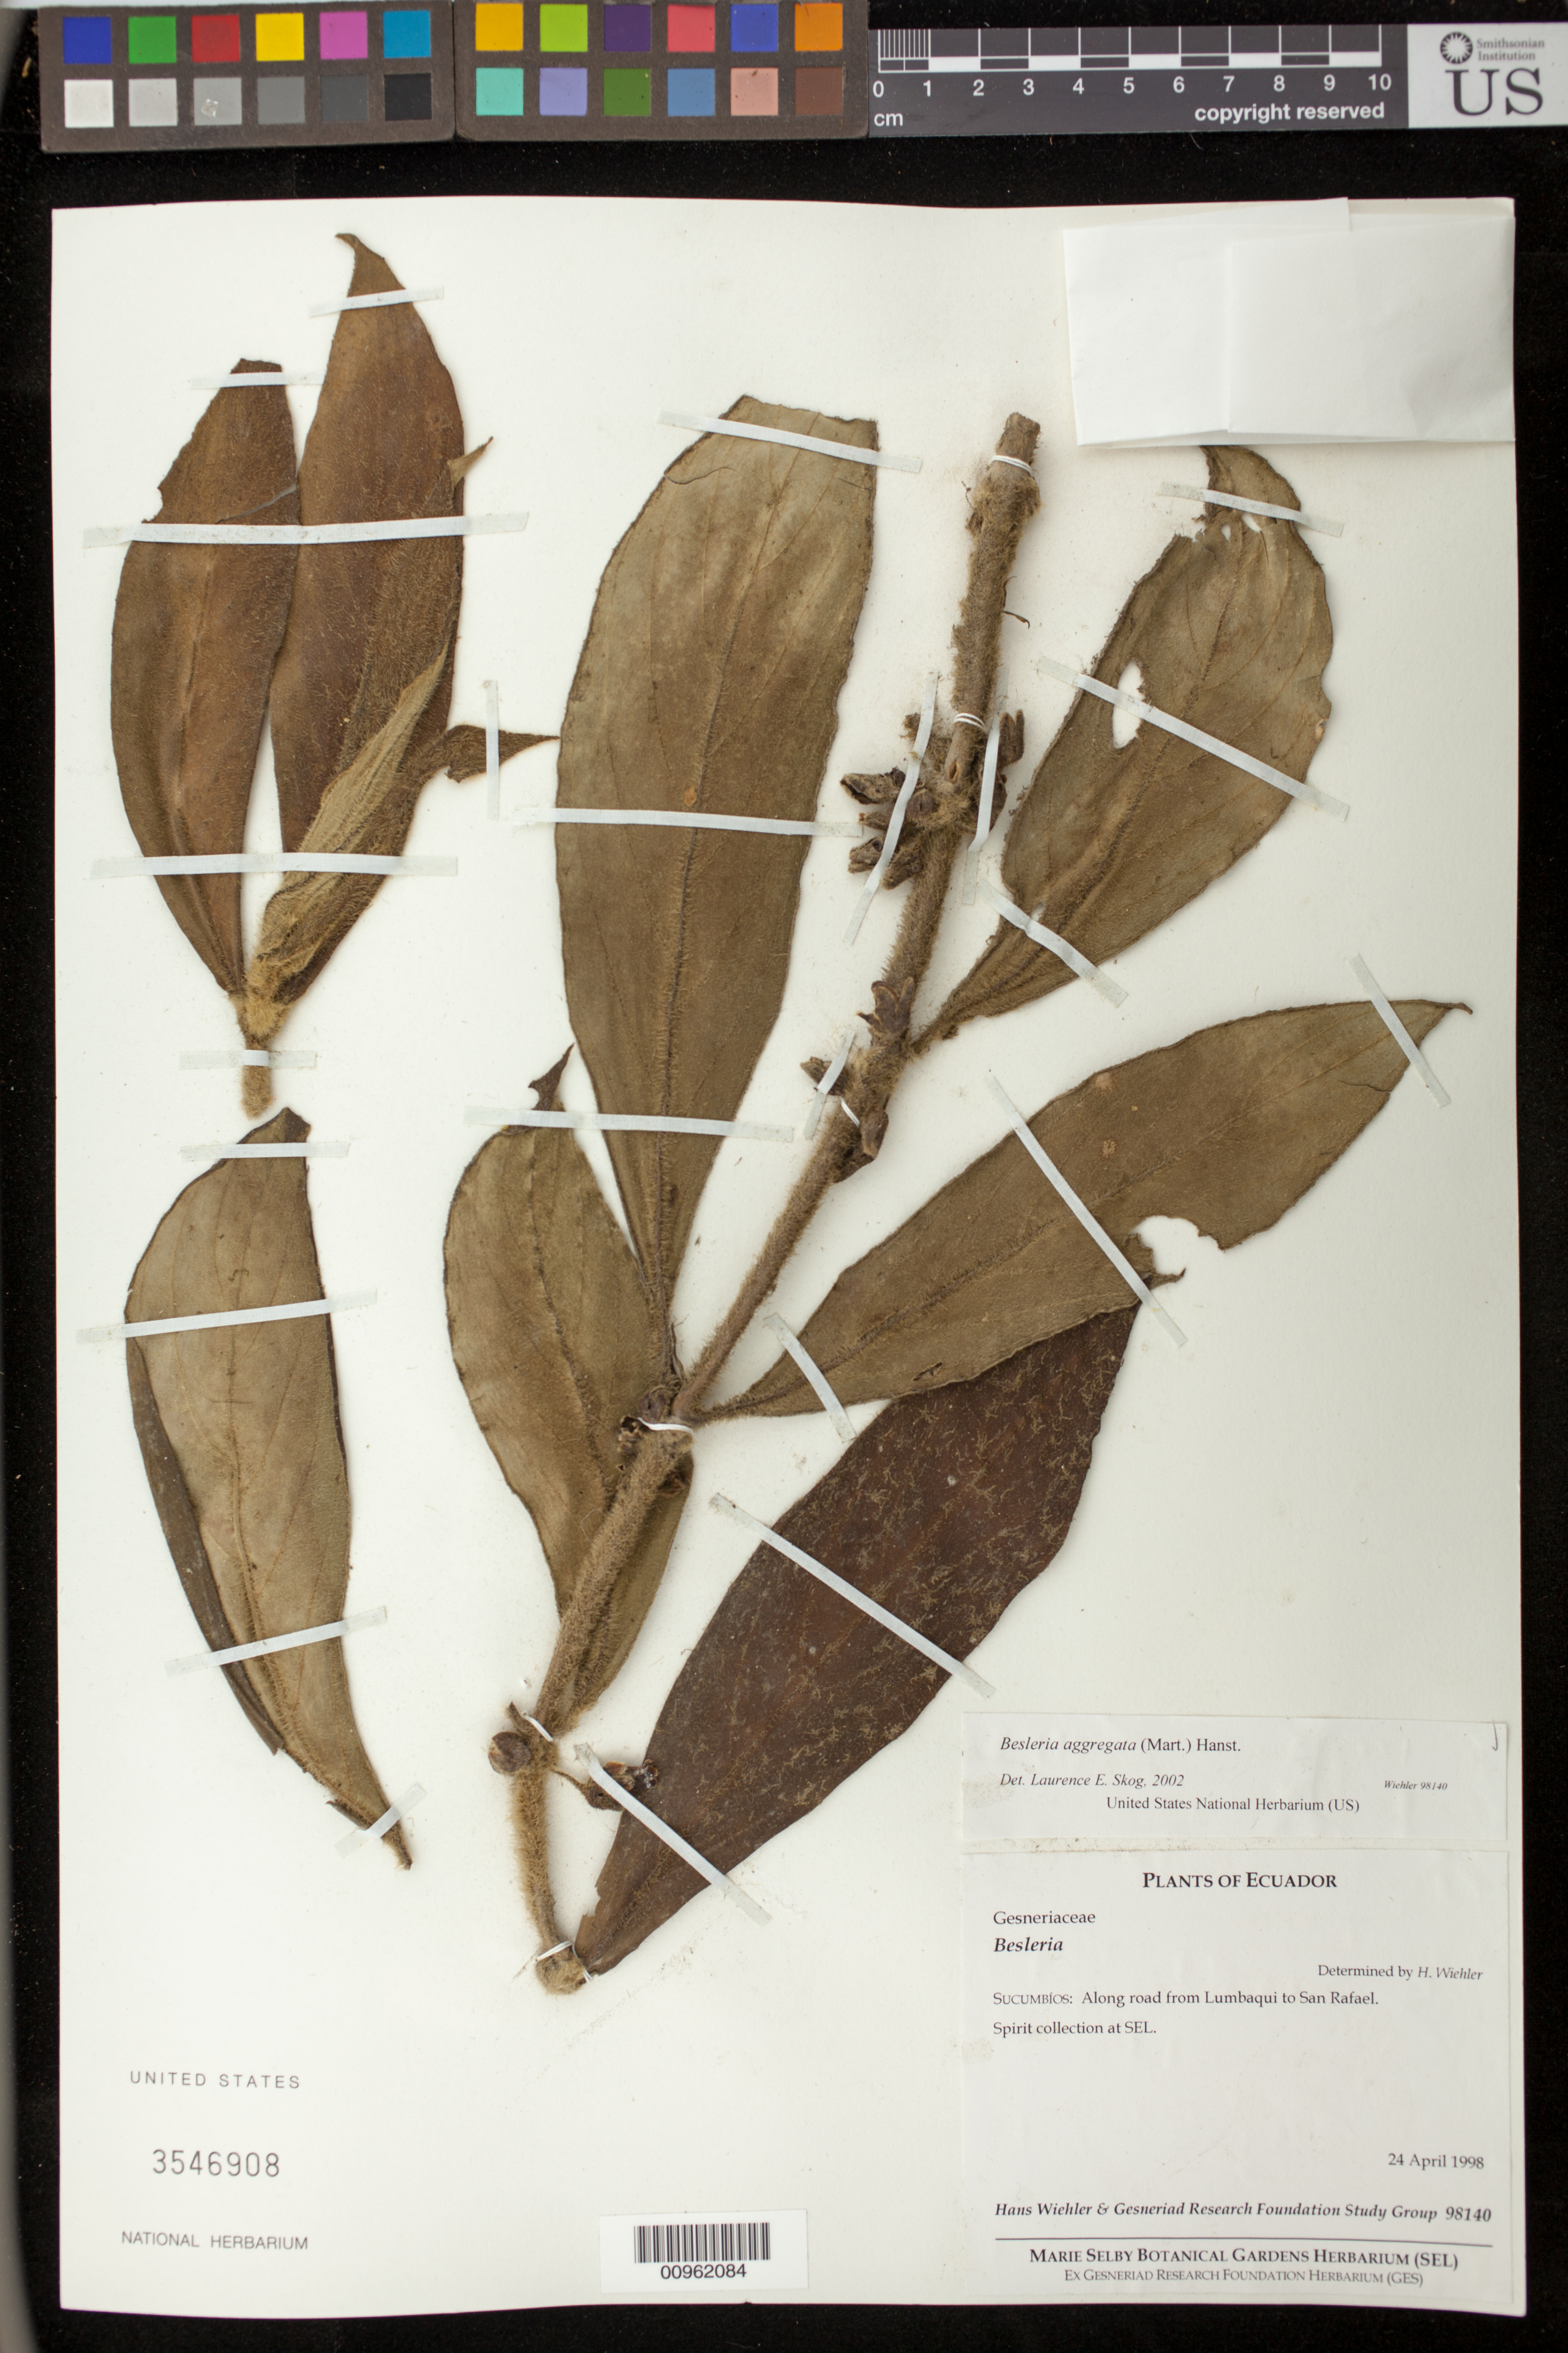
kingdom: Plantae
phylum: Tracheophyta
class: Magnoliopsida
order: Lamiales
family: Gesneriaceae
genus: Besleria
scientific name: Besleria aggregata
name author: (Mart.) Hanst.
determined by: Skog, Laurence E.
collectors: H. J. Wiehler & GRF Study Group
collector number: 98140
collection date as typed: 24 Apr 1998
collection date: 1998-04-24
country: Ecuador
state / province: Sucumbíos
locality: Sucumbíos: along road from Lumbaqui to San Rafael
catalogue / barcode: US 3546908